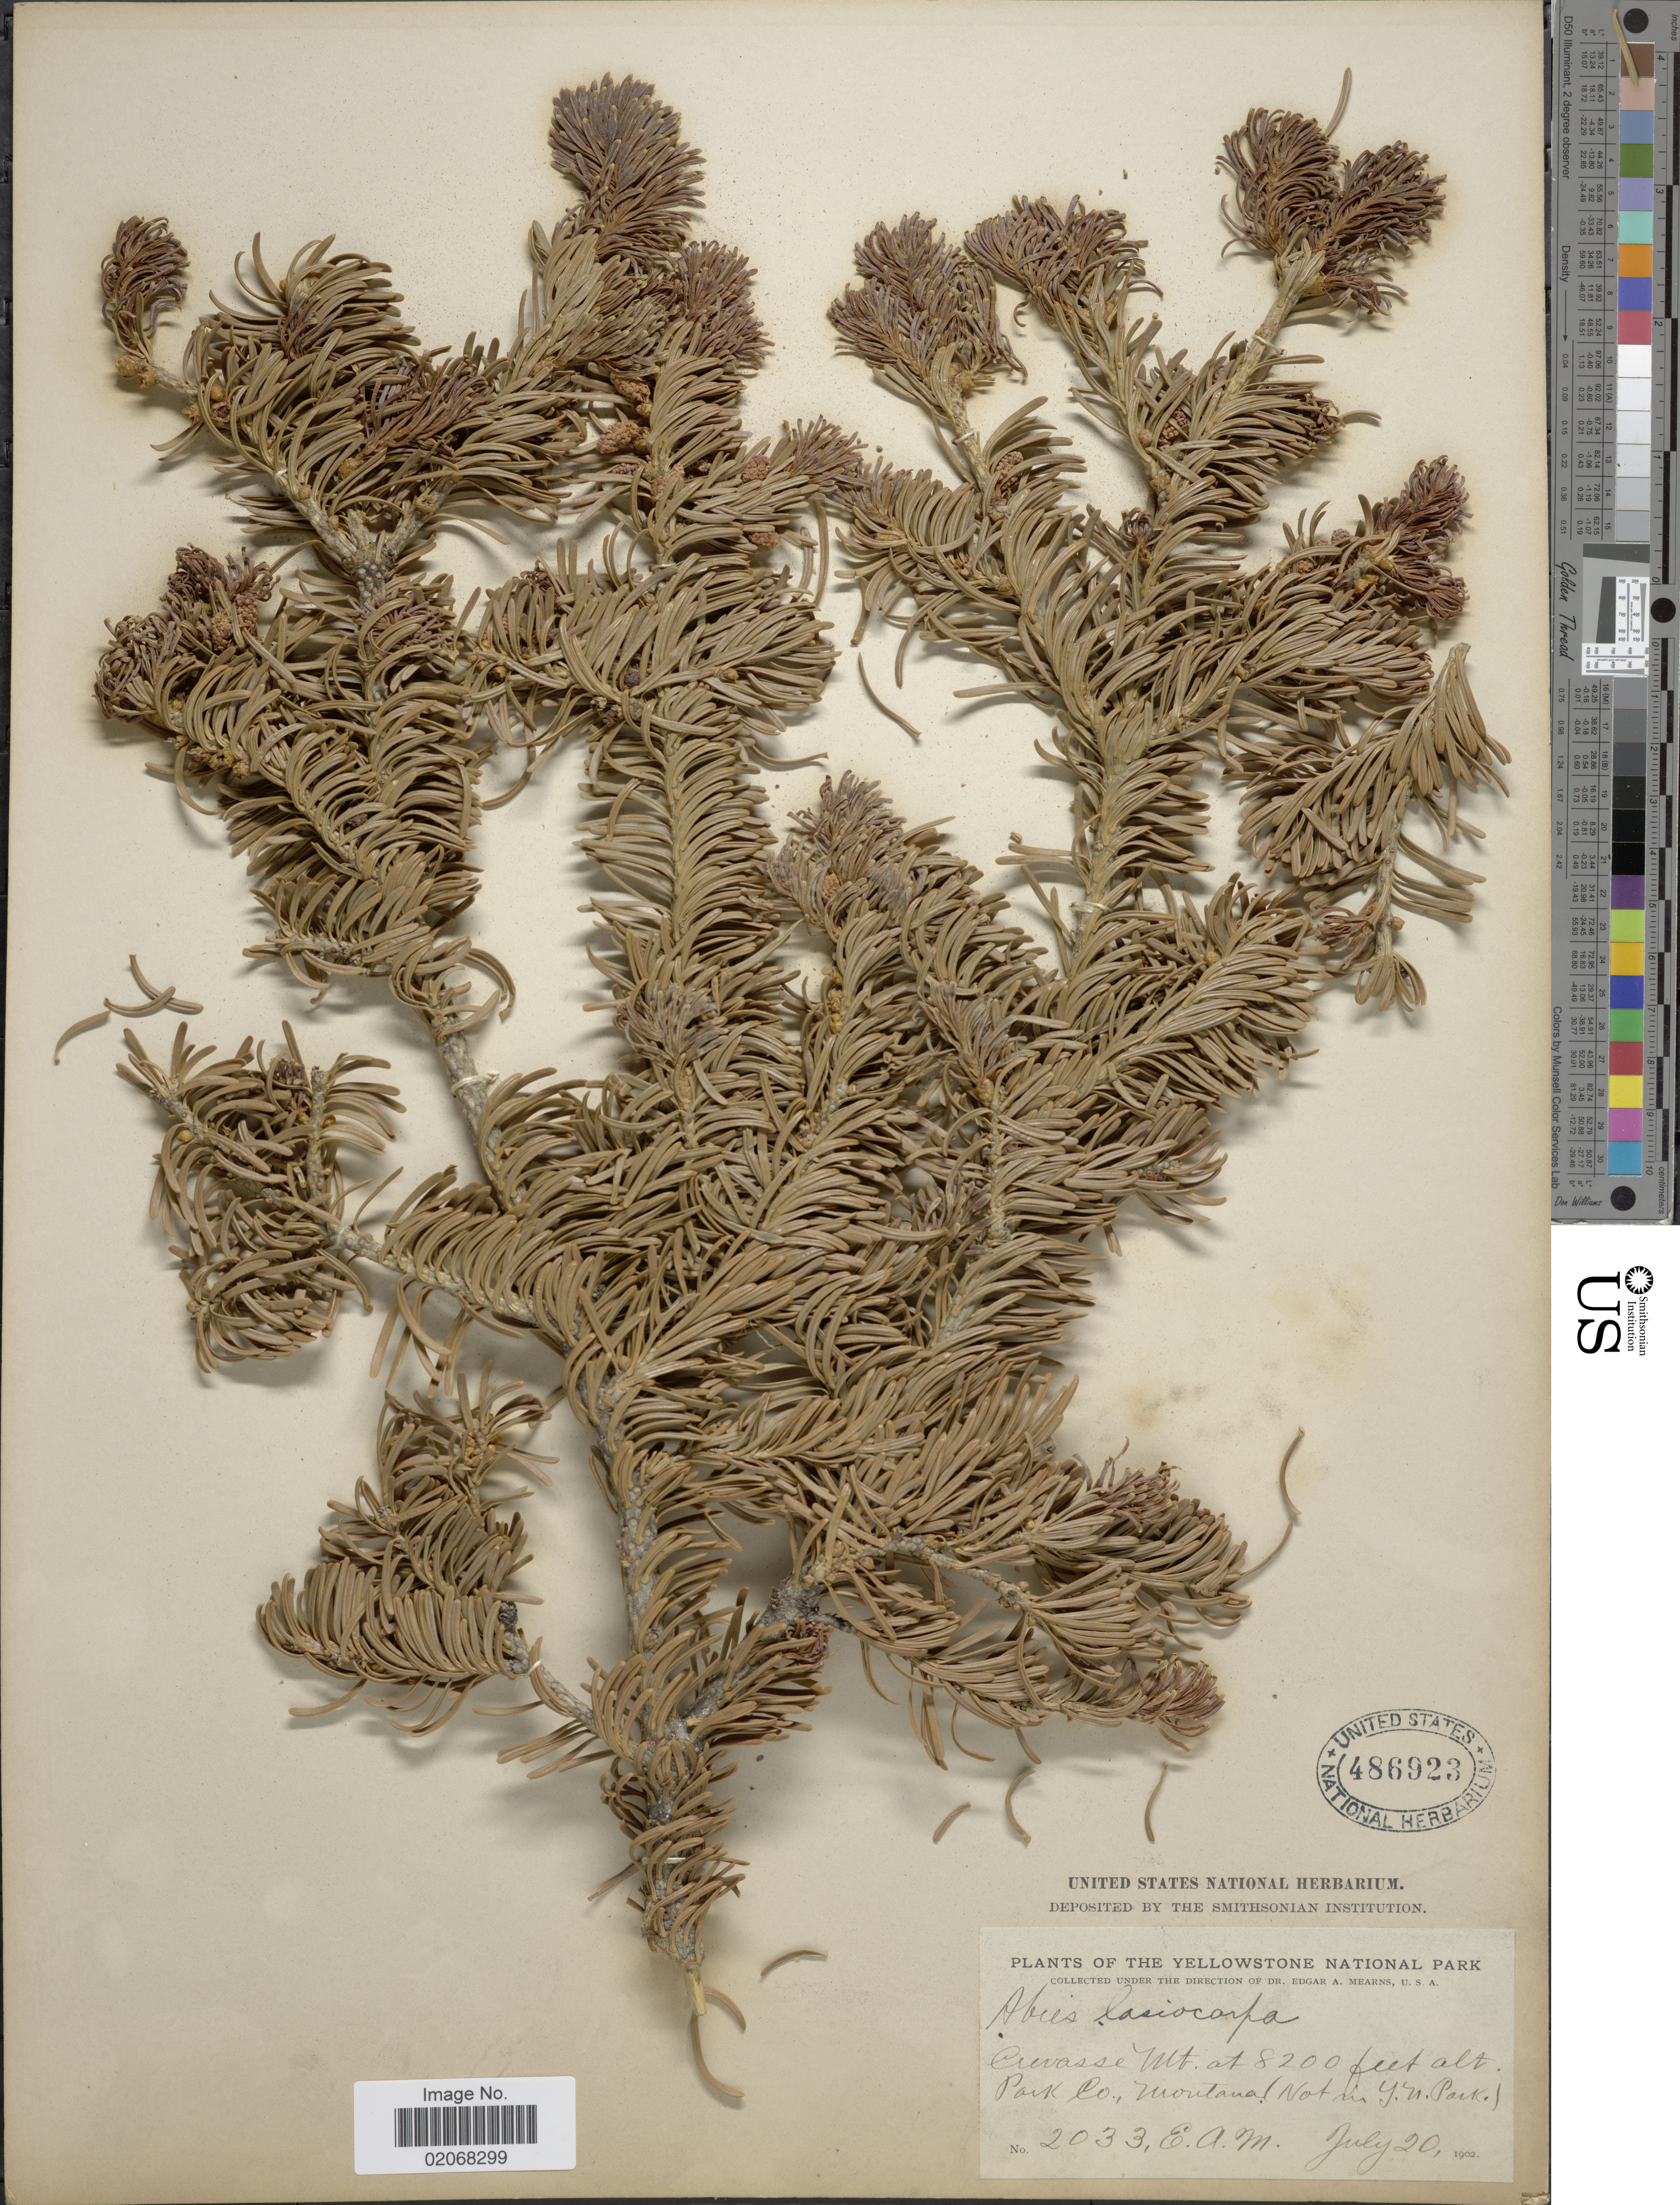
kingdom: Plantae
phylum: Tracheophyta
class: Pinopsida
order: Pinales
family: Pinaceae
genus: Abies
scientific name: Abies lasiocarpa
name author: (Hook.) Nutt.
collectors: E. A. Mearns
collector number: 2033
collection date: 1902-07-20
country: United States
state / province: Montana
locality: The Yellowstone National Park, Crevasse Mt Park Co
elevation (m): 2499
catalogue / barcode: US 486923